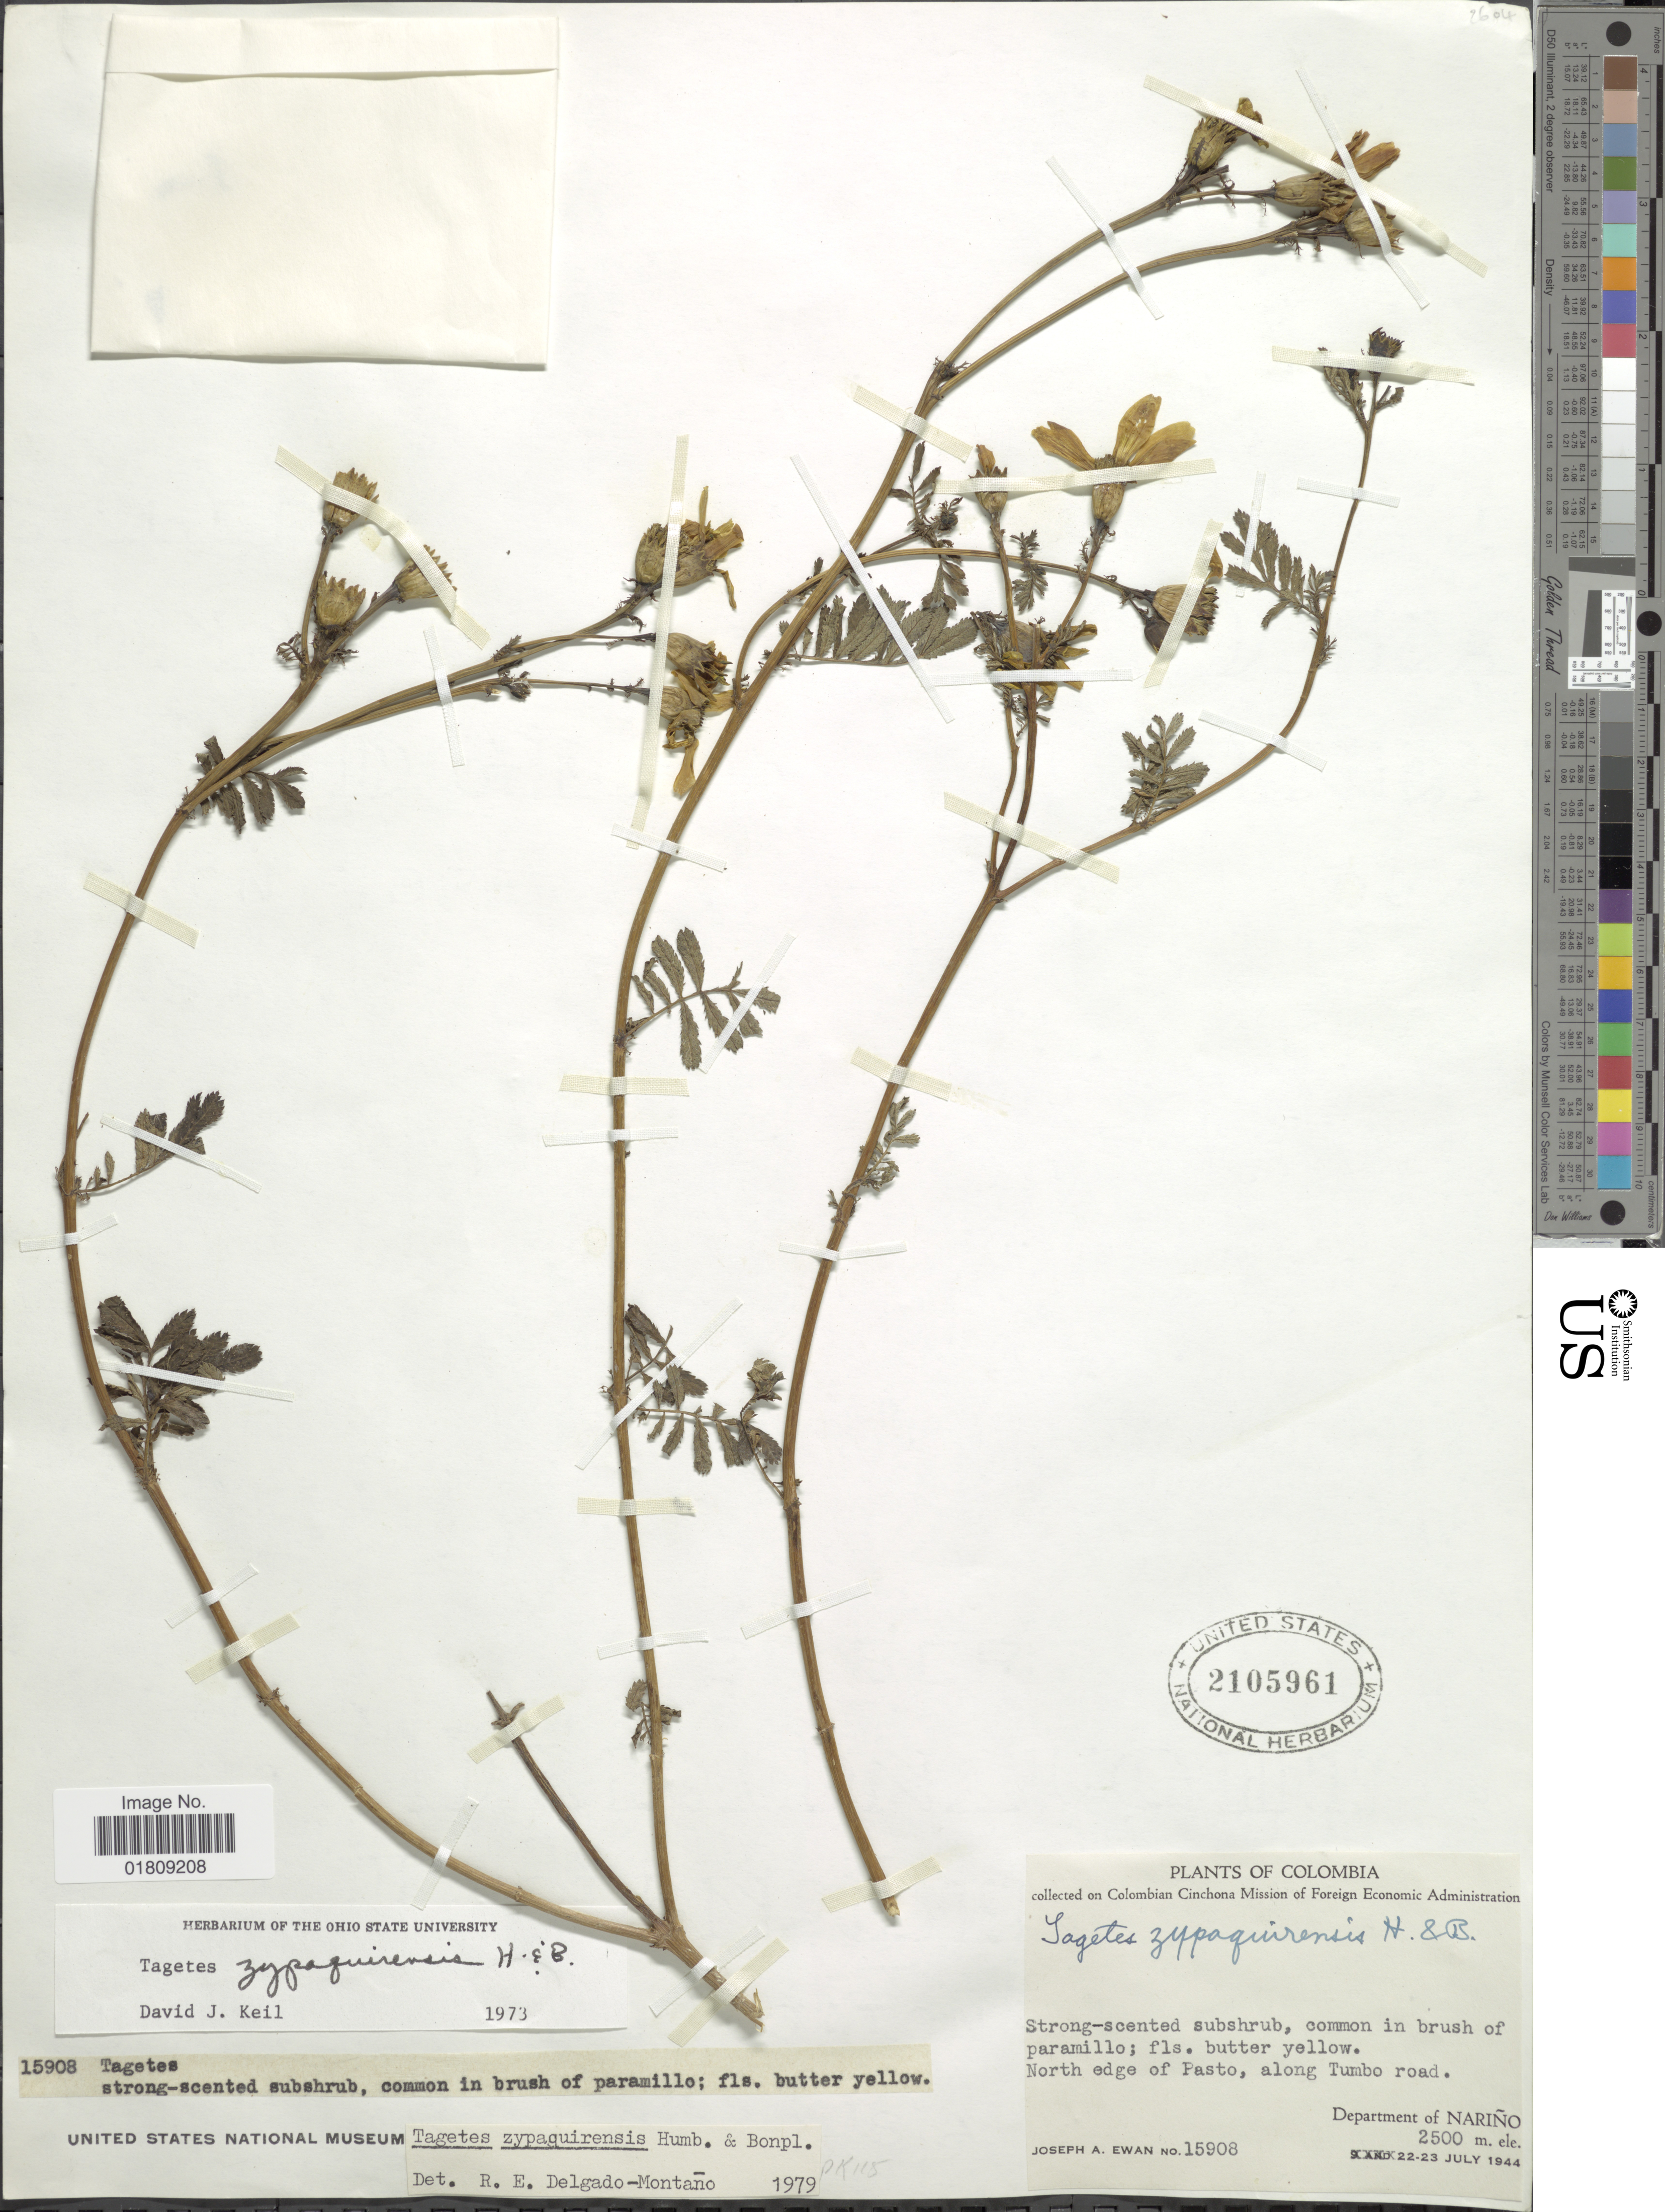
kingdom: Plantae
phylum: Tracheophyta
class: Magnoliopsida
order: Asterales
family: Asteraceae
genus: Tagetes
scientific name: Tagetes zypaquirensis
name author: Humb. & Bonpl.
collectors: J. A. Ewan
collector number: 15908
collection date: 1944-07-22/1944-07-23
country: Colombia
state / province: Nariño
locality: North edge of Pasto, along Tumbo road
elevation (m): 2500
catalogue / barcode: US 2105961